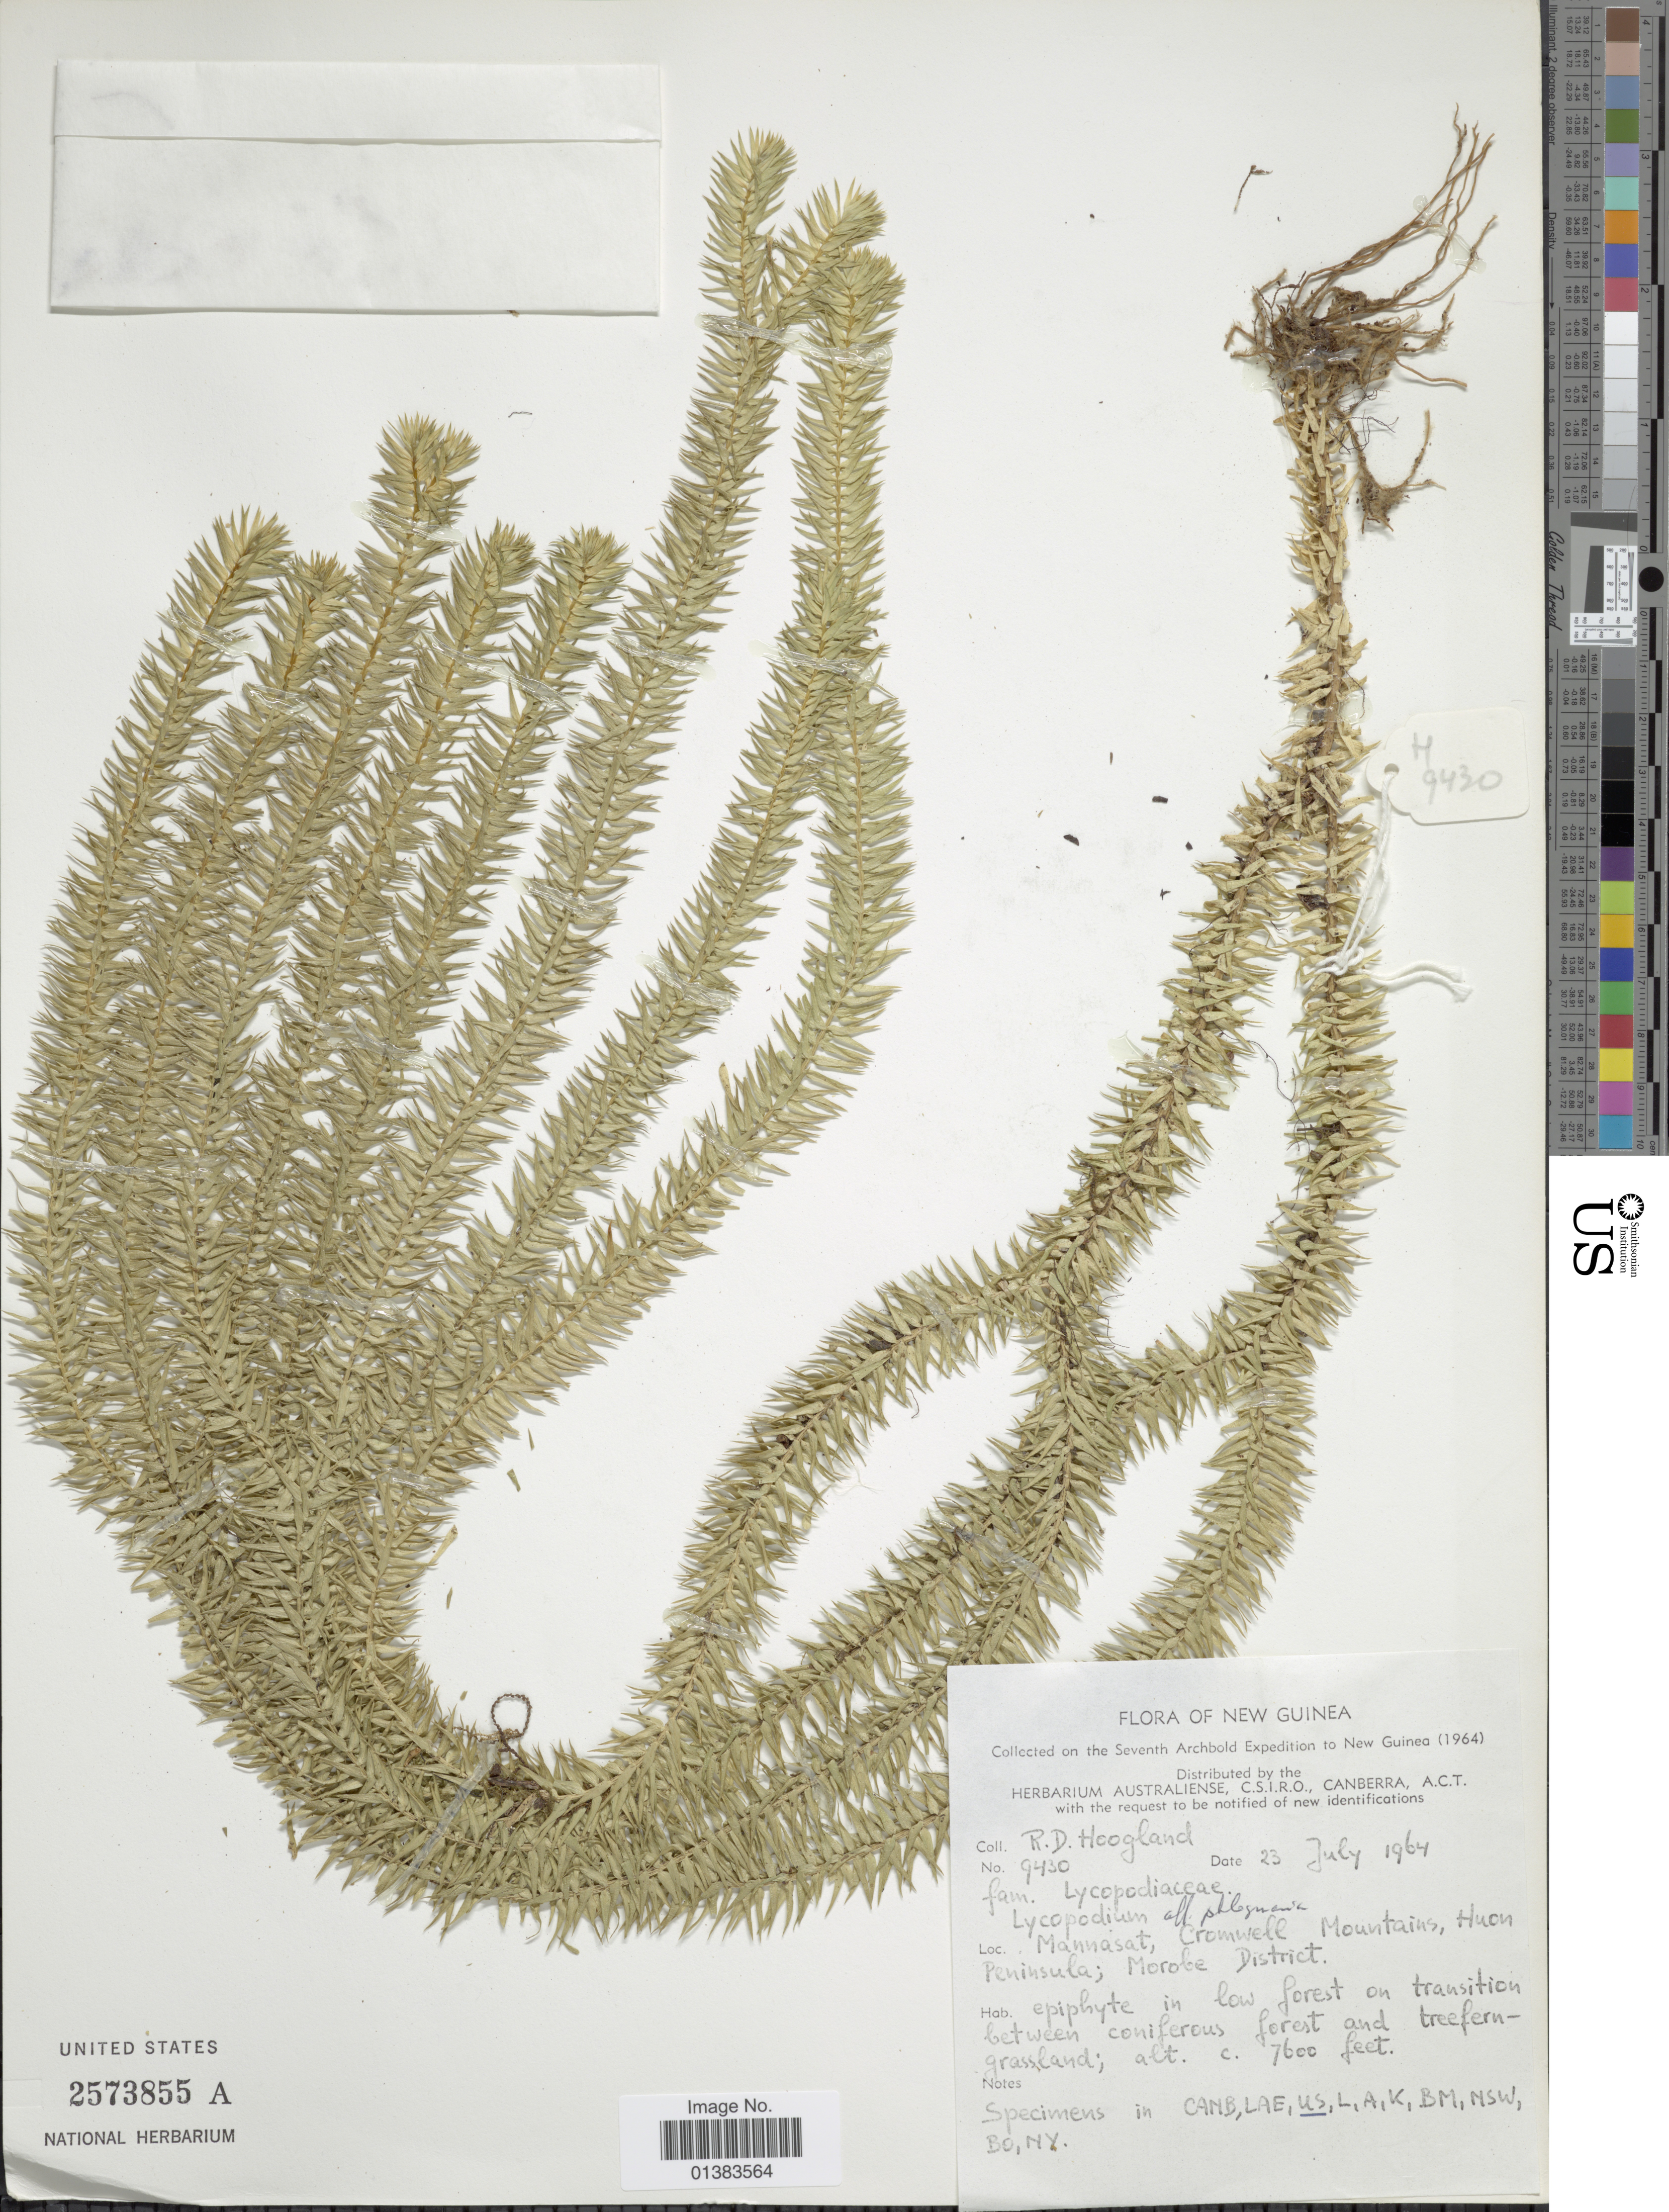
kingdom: Plantae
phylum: Tracheophyta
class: Lycopodiopsida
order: Lycopodiales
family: Lycopodiaceae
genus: Phlegmariurus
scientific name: Phlegmariurus hellwigii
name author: (Warb.) A. R. Field & Bostock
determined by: Field, A. R.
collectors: R. D. Hoogland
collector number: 9430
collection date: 1964-07-23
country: Papua New Guinea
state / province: Morobe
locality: Mannasat, Cromwell Mountains, Huon Peninsula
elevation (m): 2316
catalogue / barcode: US 2573855A